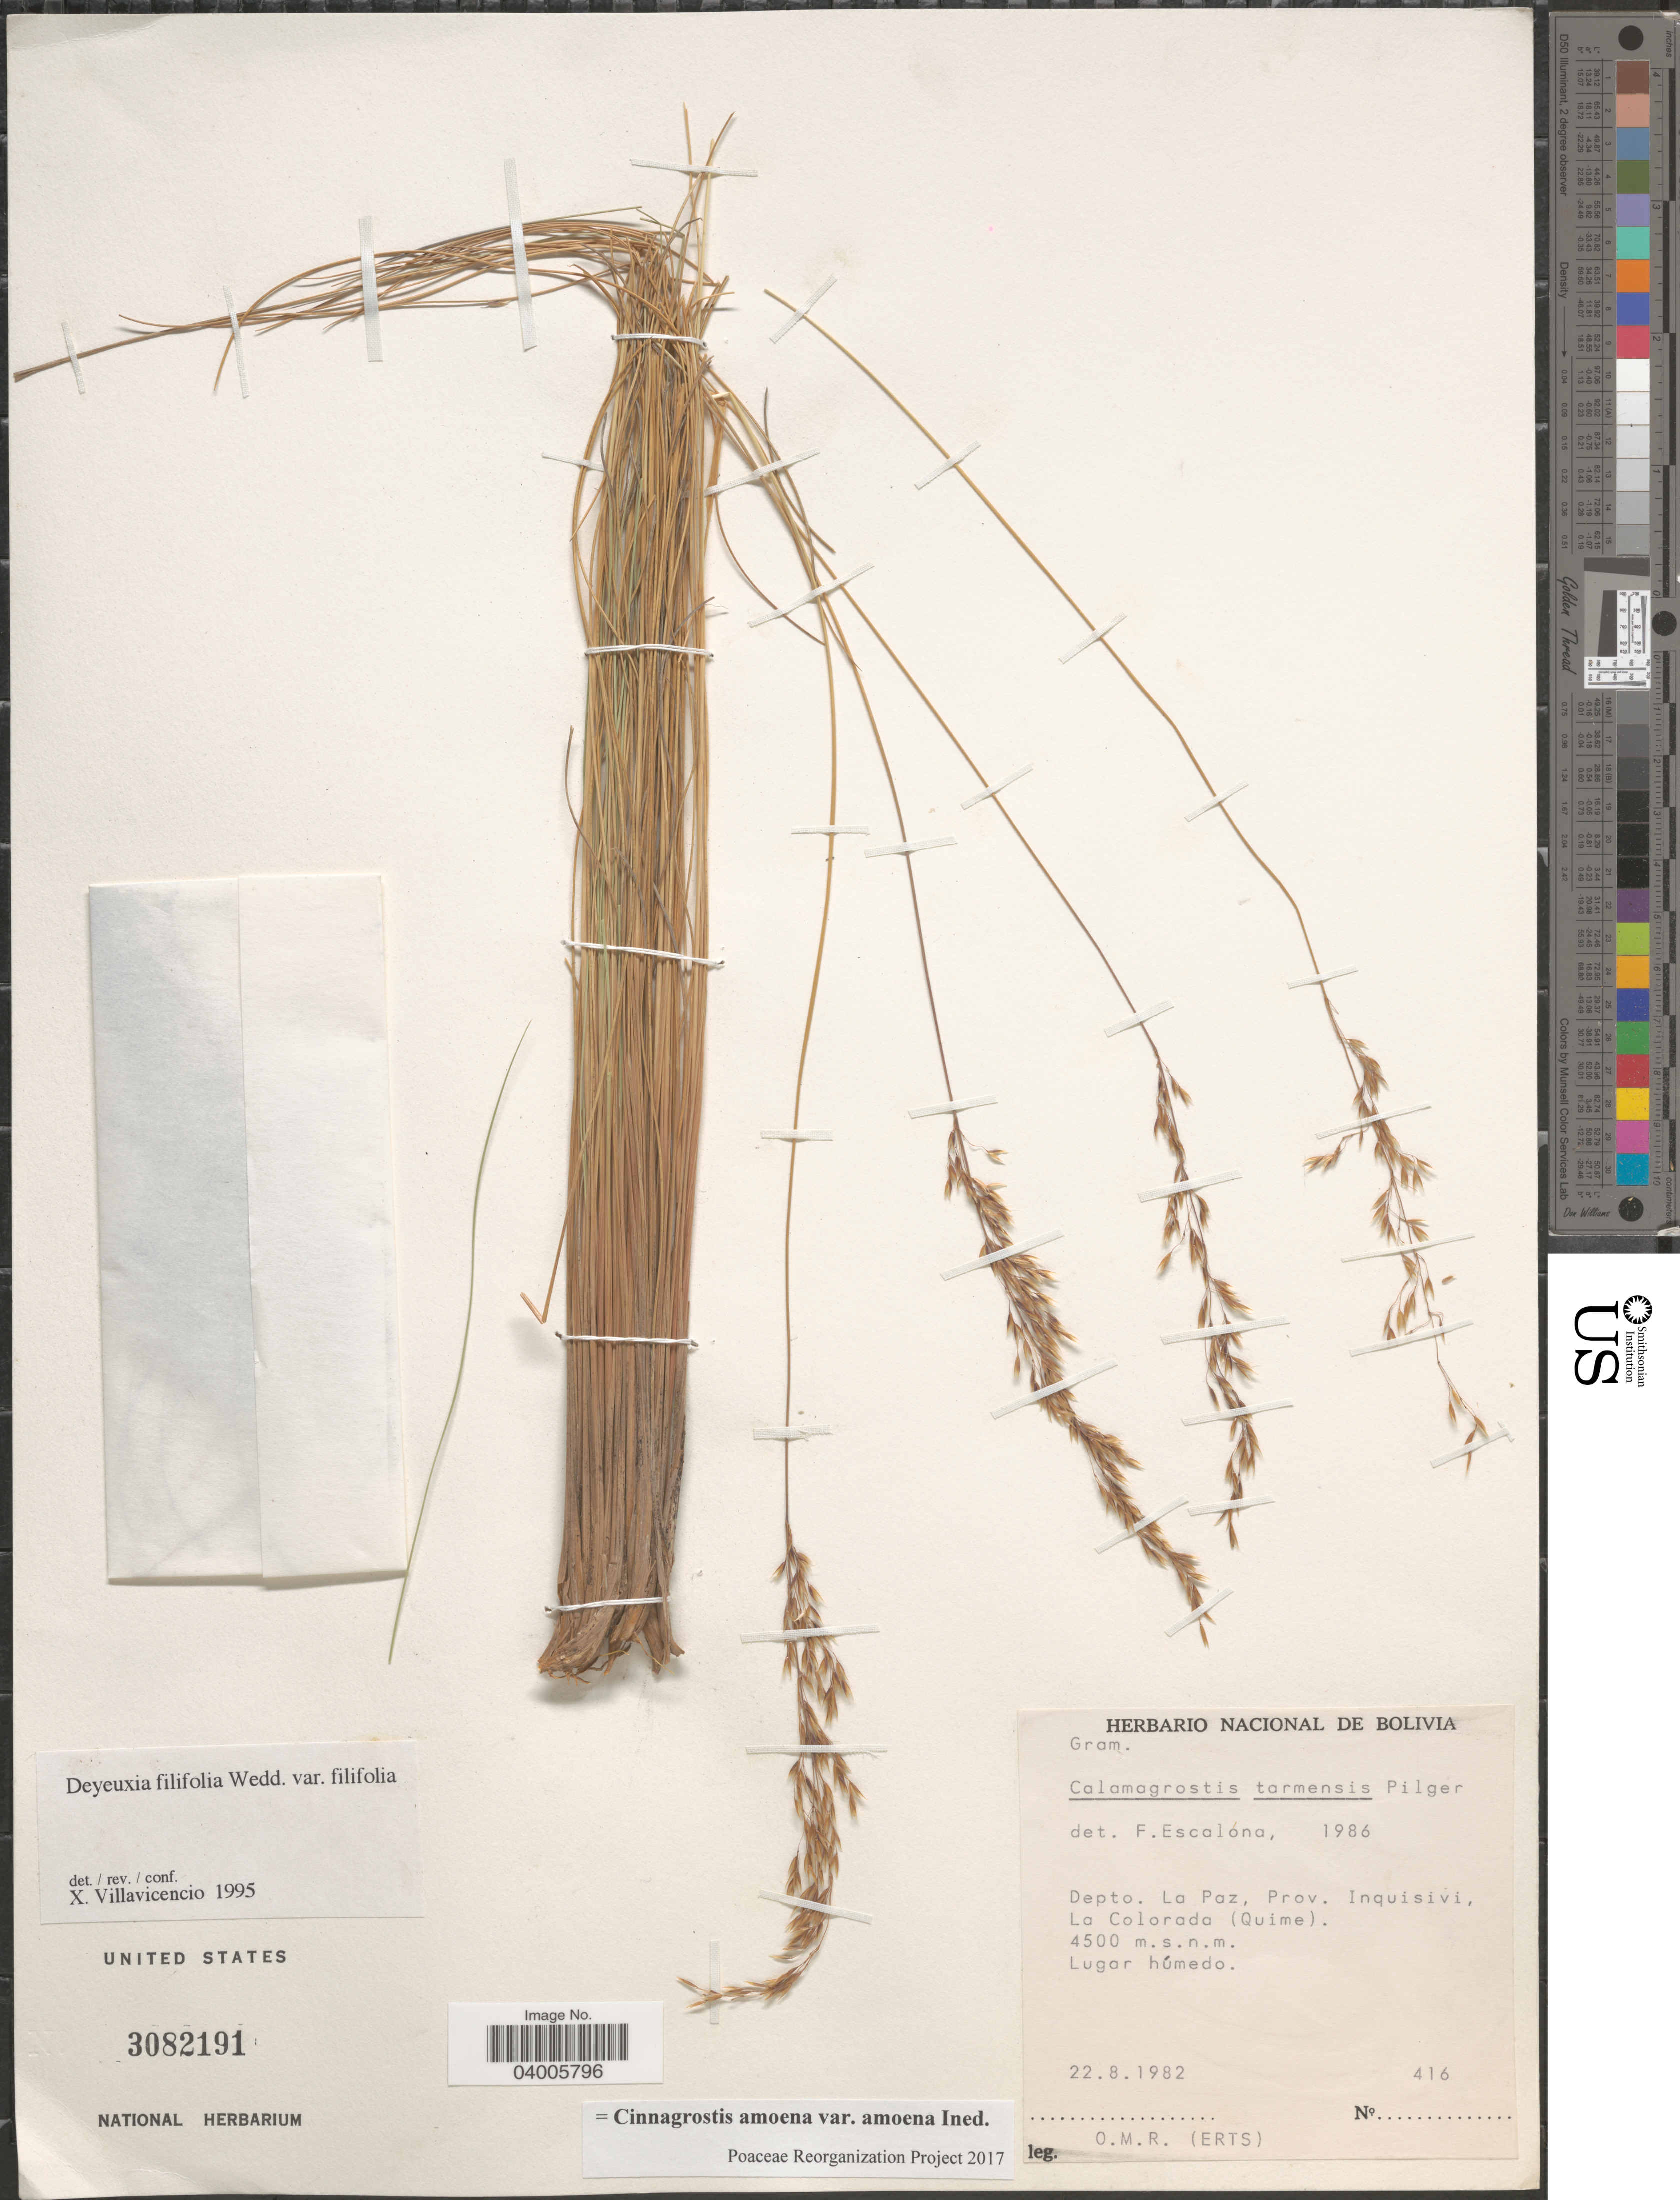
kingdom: Plantae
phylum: Tracheophyta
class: Liliopsida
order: Poales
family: Poaceae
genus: Cinnagrostis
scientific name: Cinnagrostis filifolia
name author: (Wedd.) P.M. Peterson et al.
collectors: O. M. R.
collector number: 416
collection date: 1982-08-22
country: Bolivia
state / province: La Paz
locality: Depto. La Paz, Prov. Inquisivi, La Colorada (Quime).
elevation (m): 4500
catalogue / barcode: US 3082191